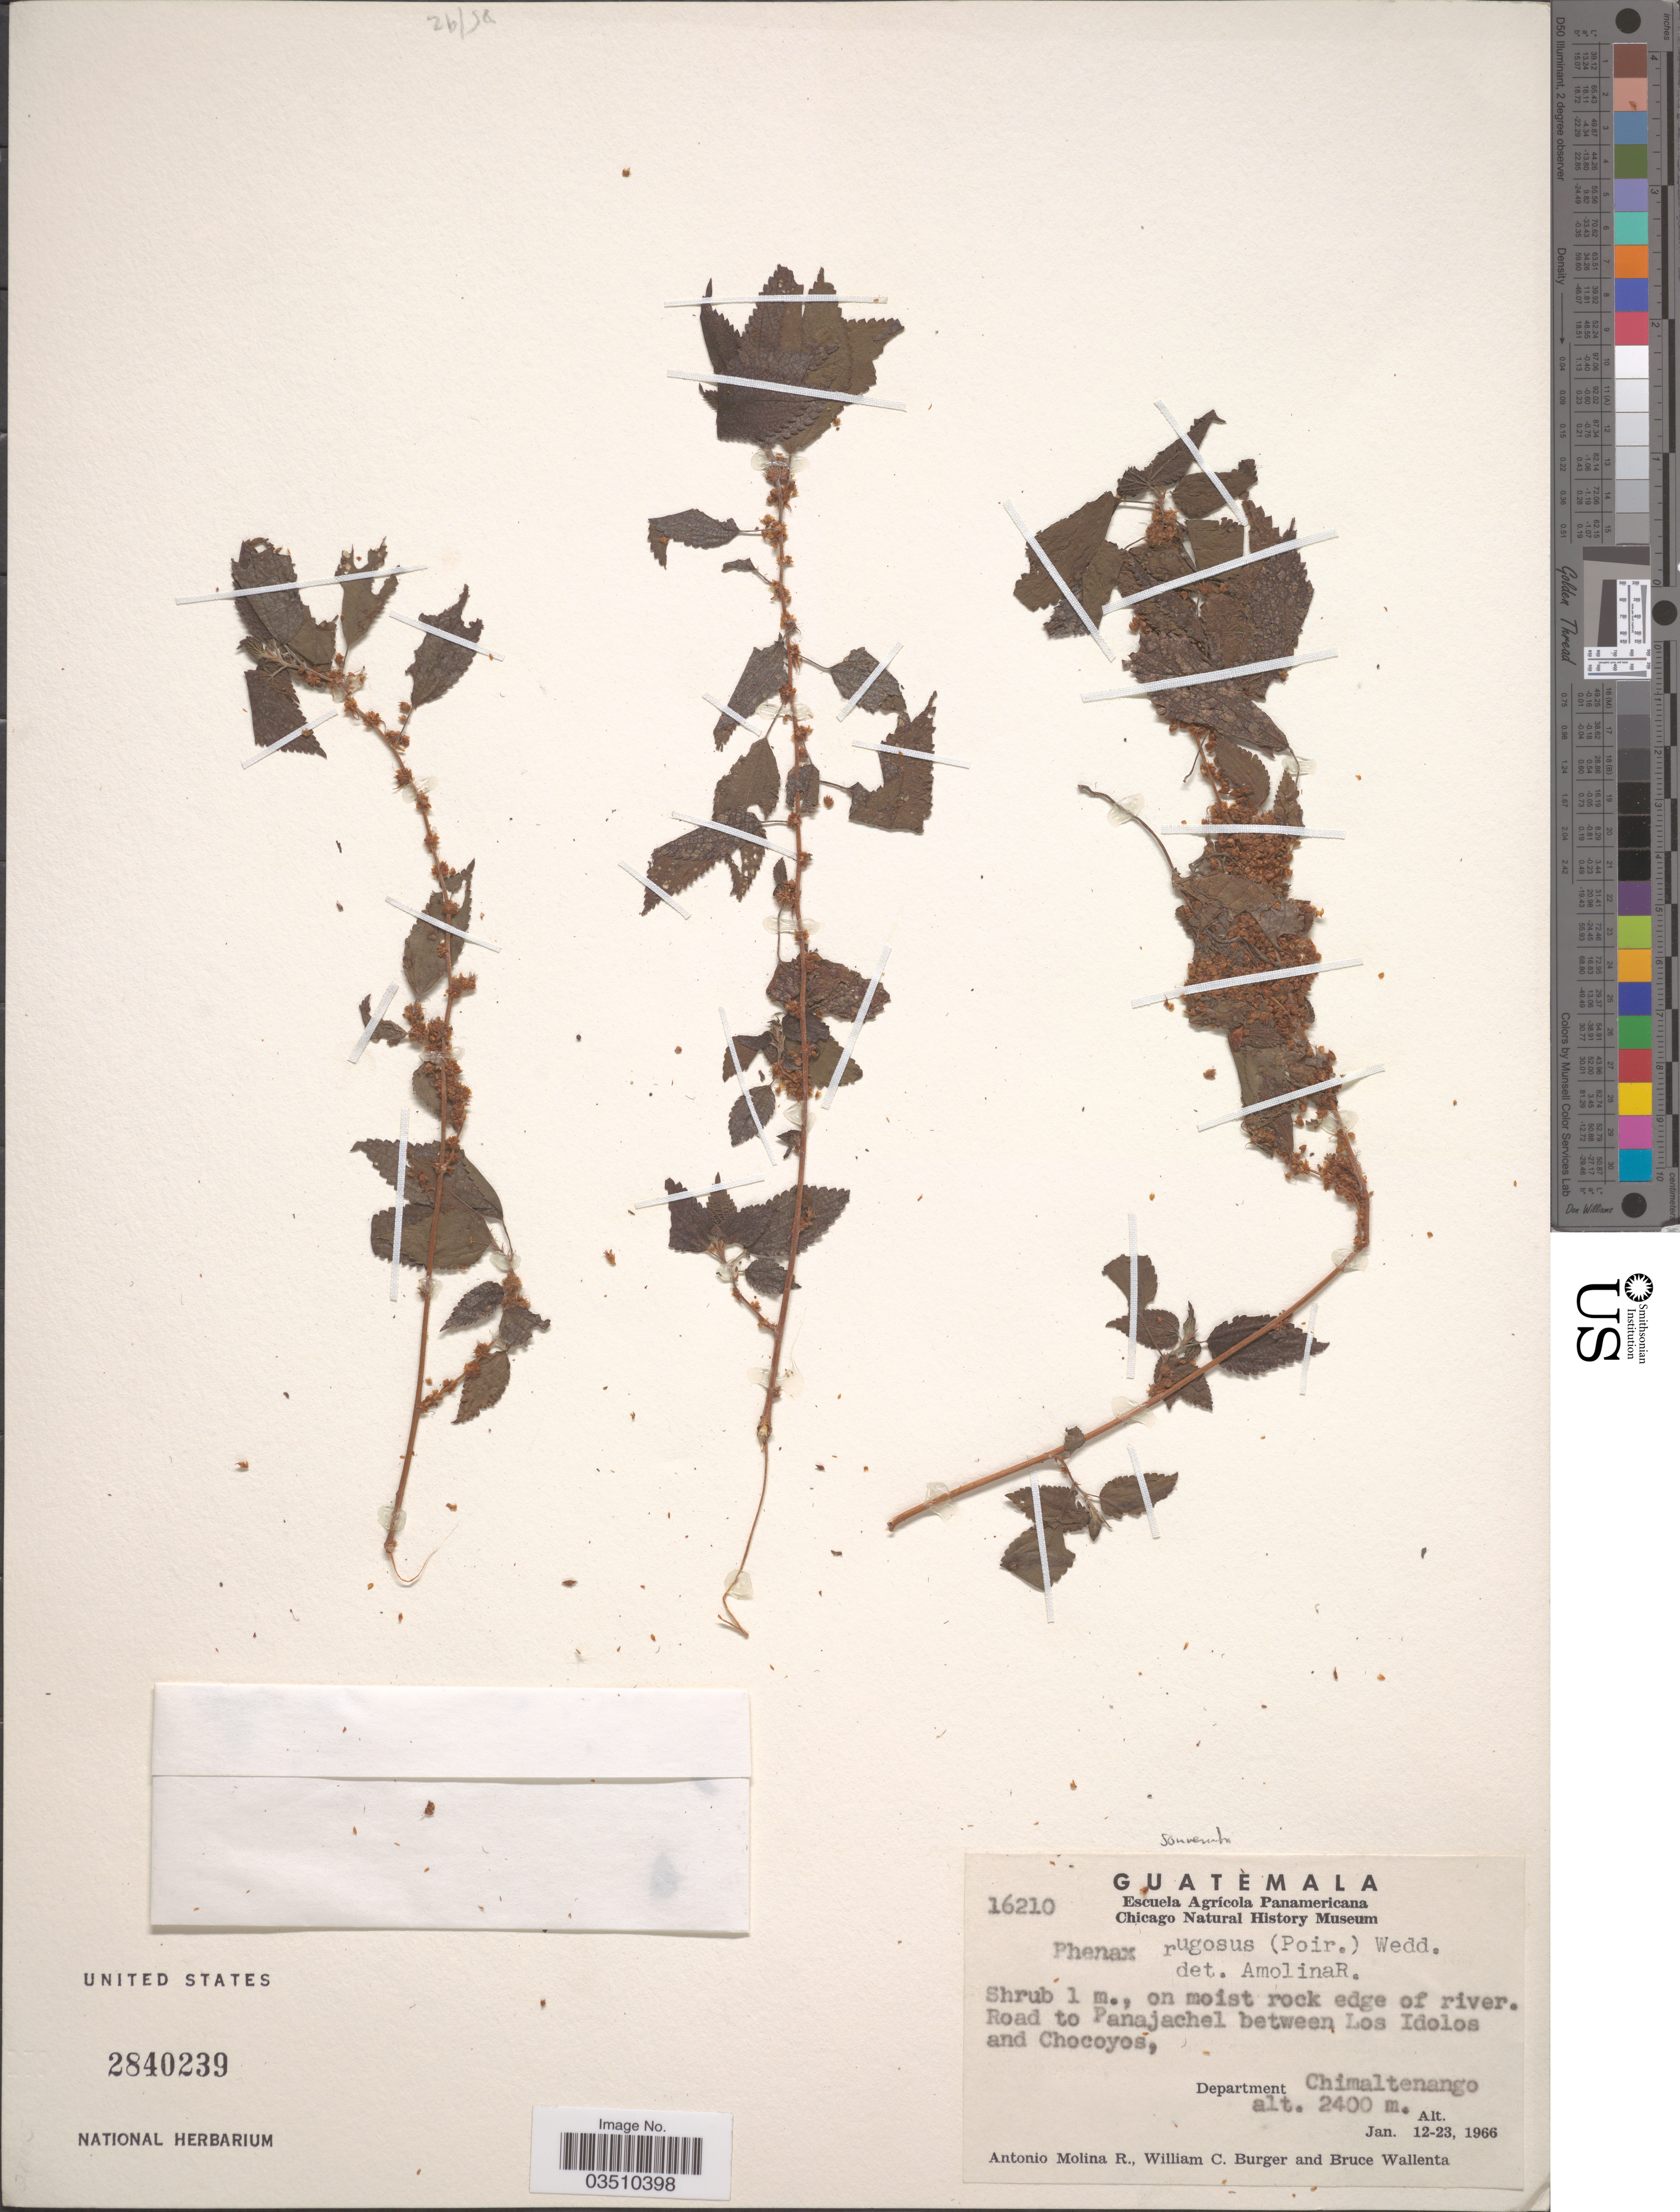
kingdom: Plantae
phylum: Tracheophyta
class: Magnoliopsida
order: Rosales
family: Urticaceae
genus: Phenax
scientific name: Phenax rugosus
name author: (Poir.) Wedd.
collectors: A. Molina R., W. Burger & B. Wallenta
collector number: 16210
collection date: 1966-01-12/1966-01-23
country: Guatemala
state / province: Chimaltenango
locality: Road to Panajachel between Los Idolos and Chocoyos, Department Chimaltenango.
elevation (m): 2400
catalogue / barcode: US 2840239